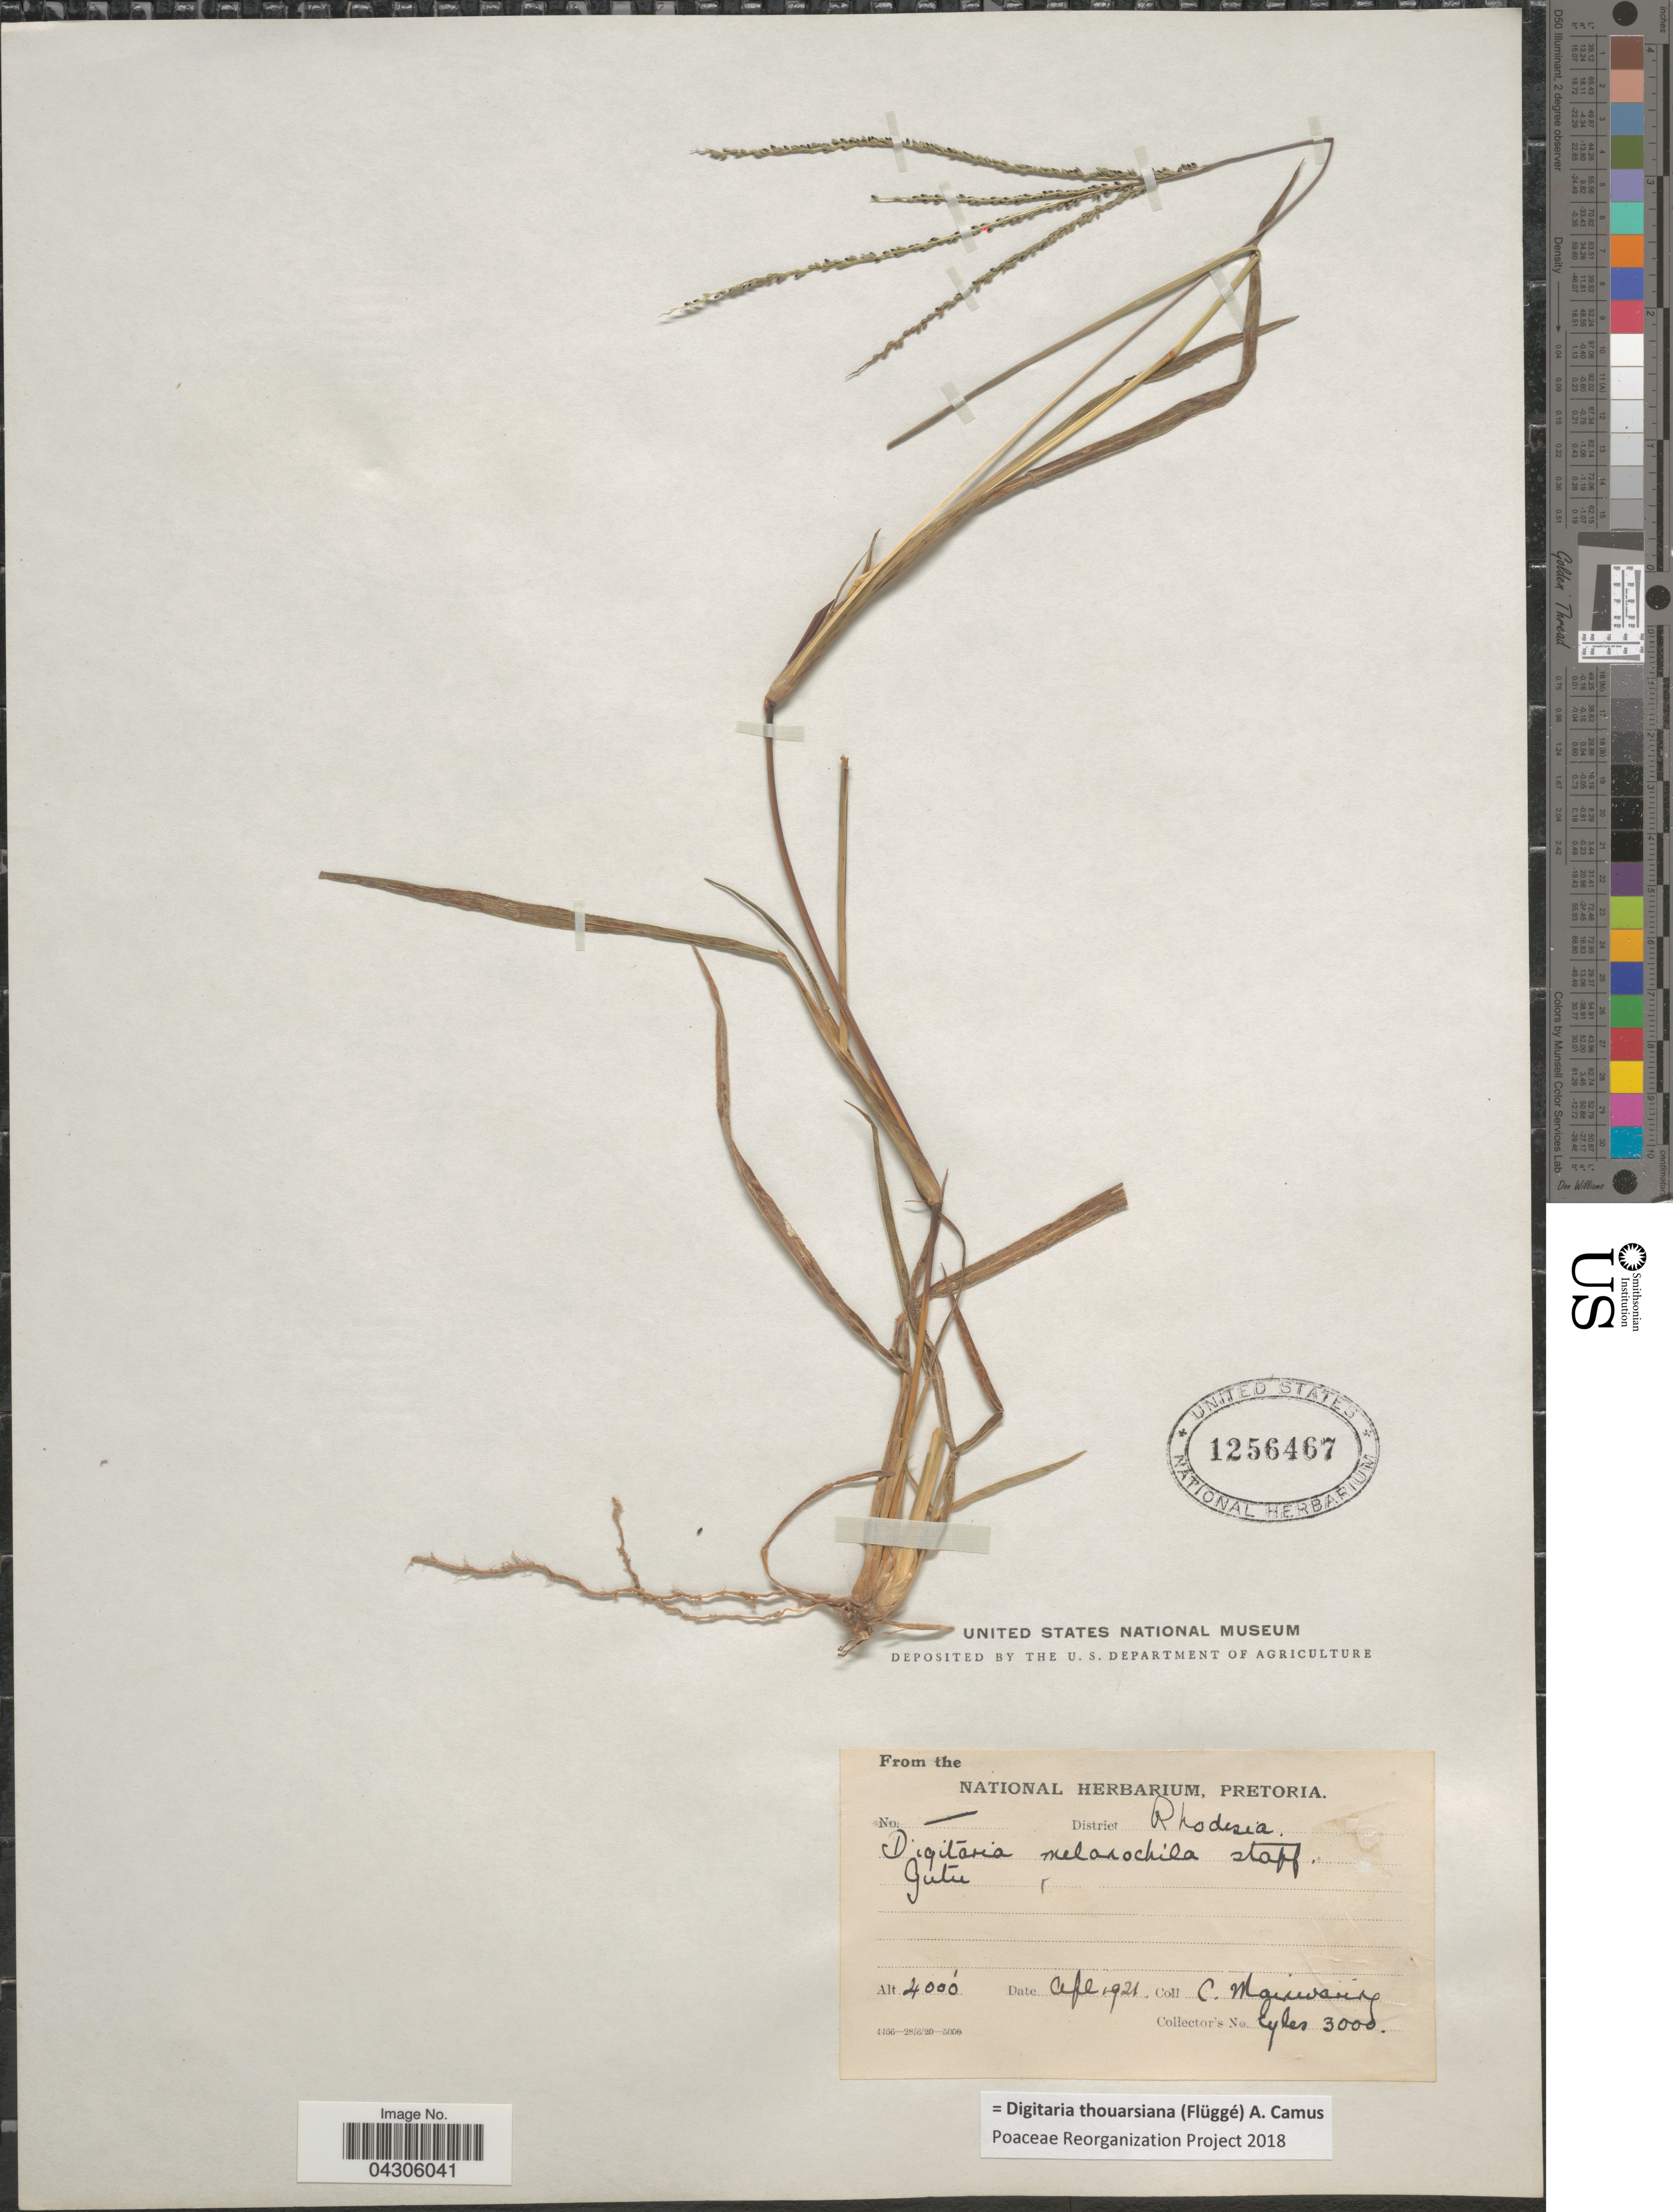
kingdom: Plantae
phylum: Tracheophyta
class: Liliopsida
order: Poales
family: Poaceae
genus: Digitaria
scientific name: Digitaria thouarsiana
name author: (Flüggé) A. Camus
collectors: C. Mguwariz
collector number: Eyles3000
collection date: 1921-04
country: Zimbabwe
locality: District Rhodesia. Gutu.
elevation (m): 1219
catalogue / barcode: US 1256467